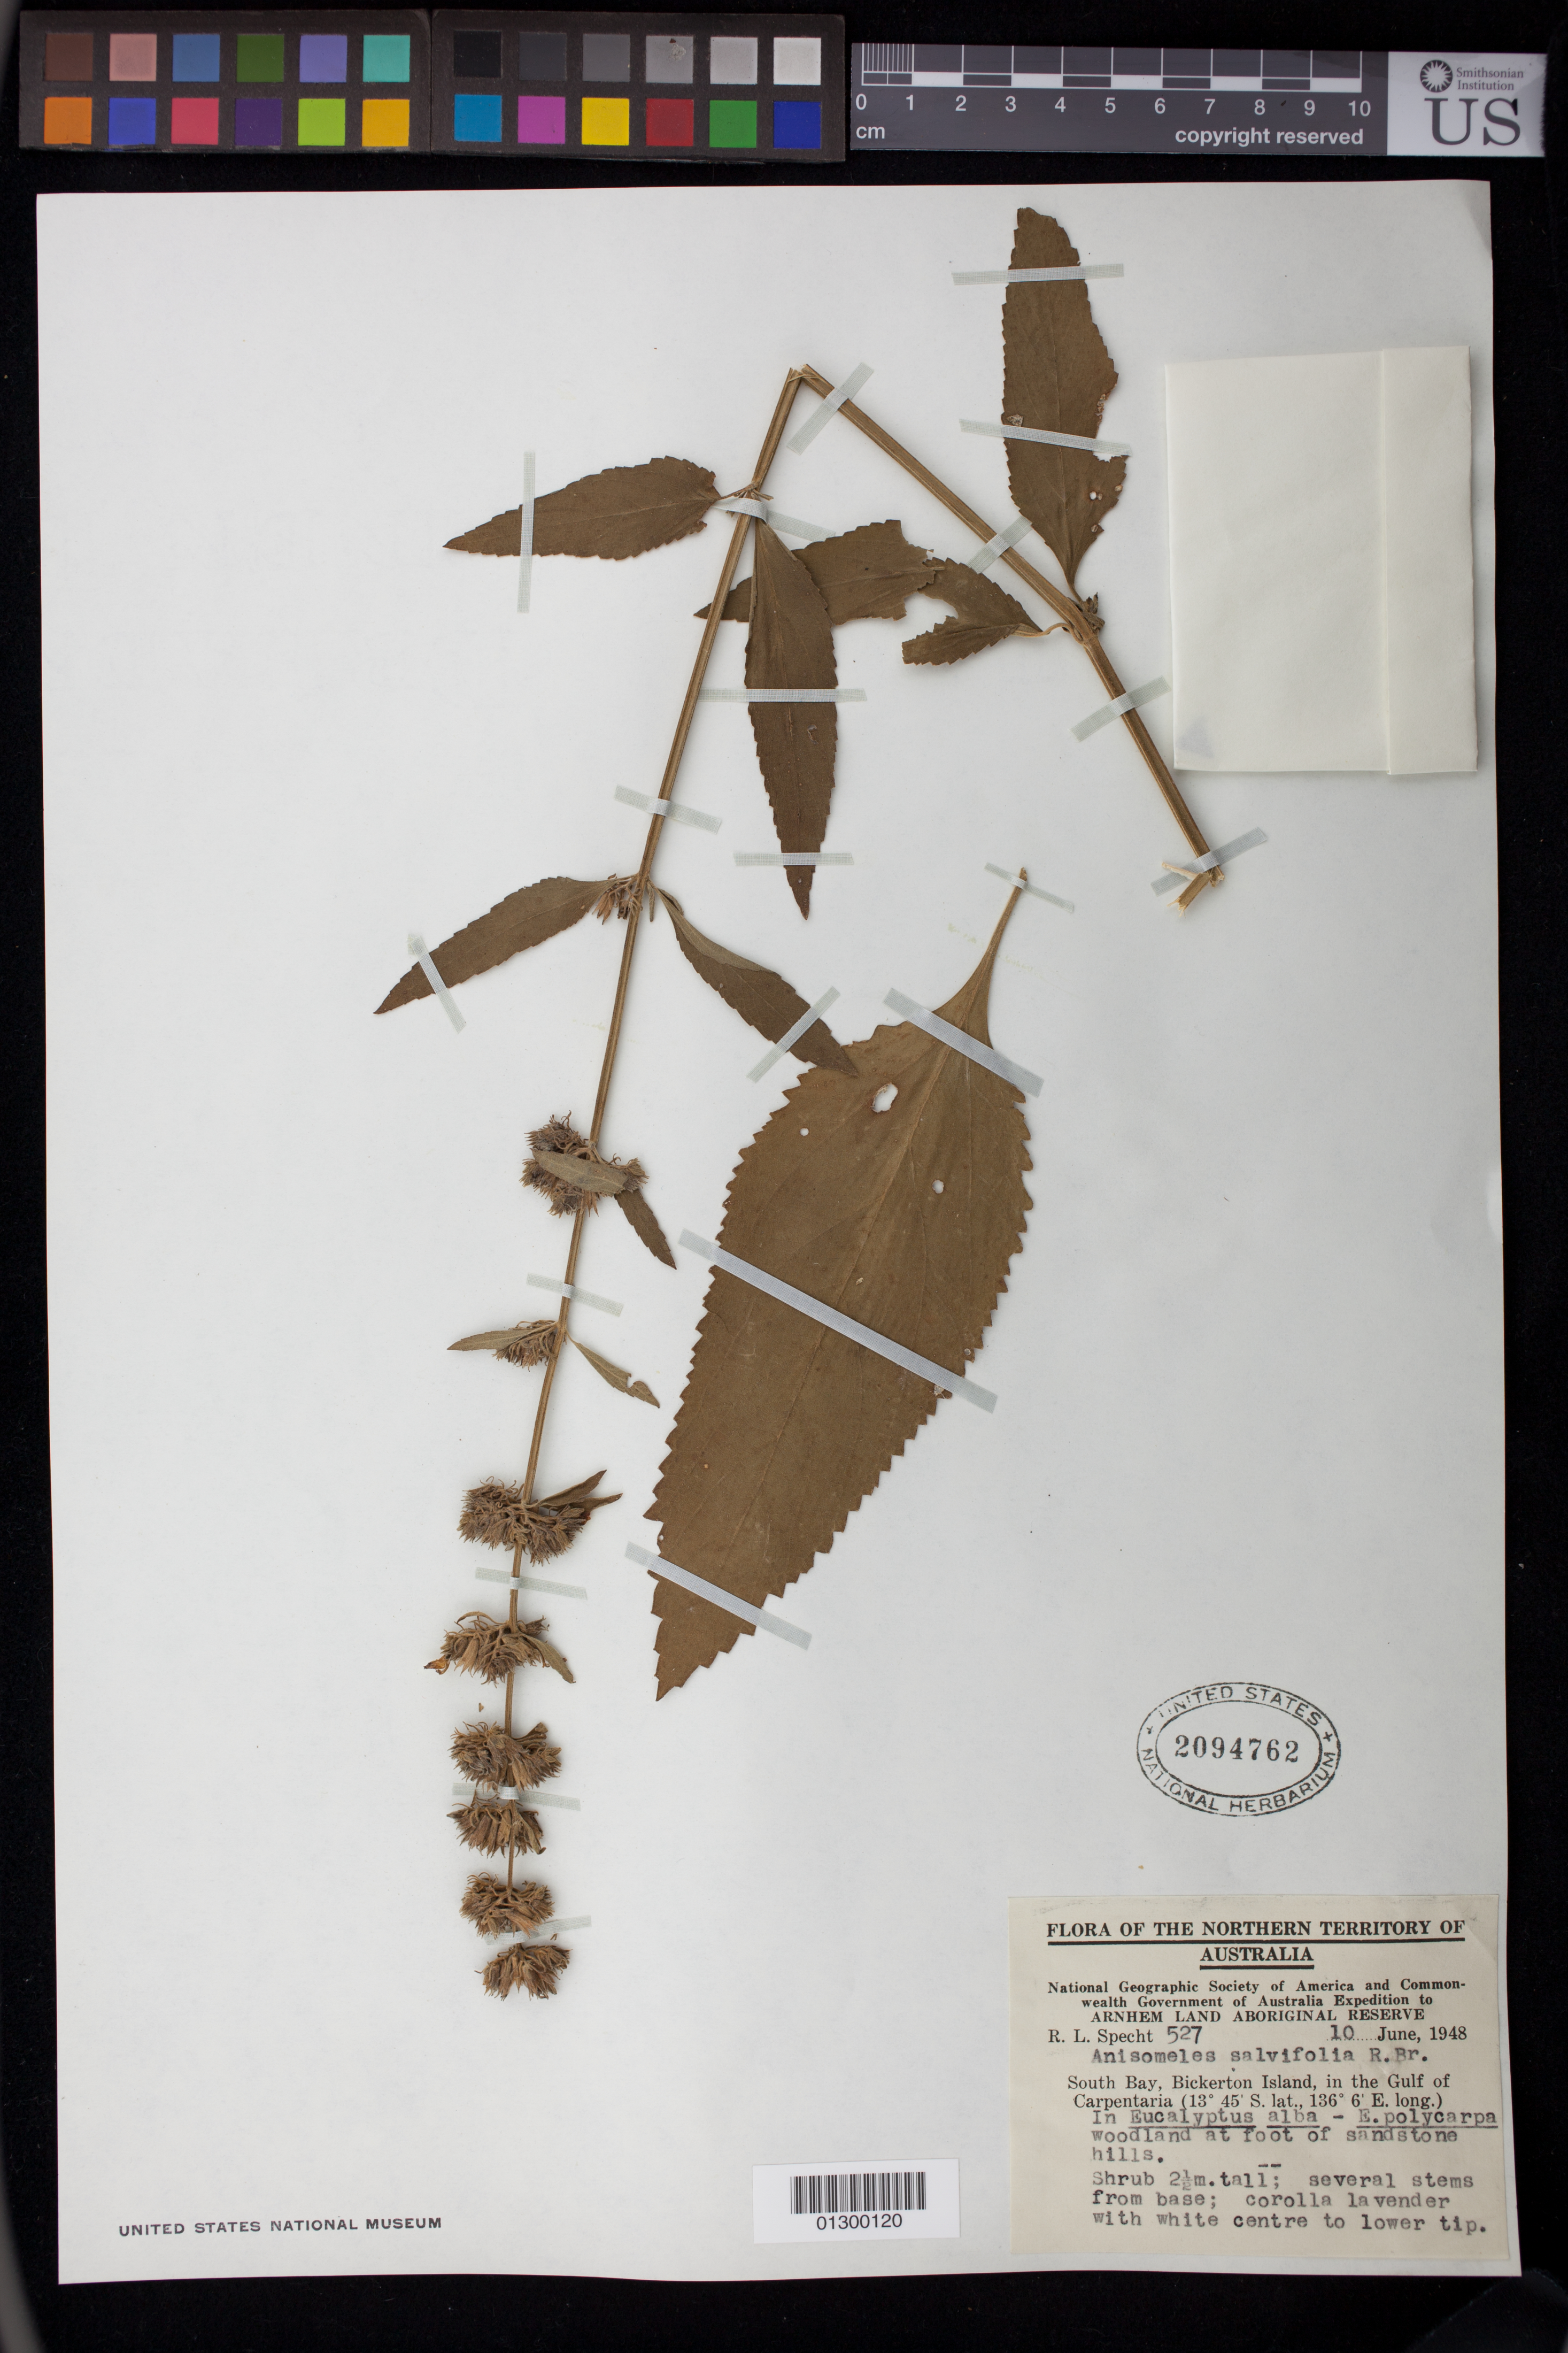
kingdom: Plantae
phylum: Tracheophyta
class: Magnoliopsida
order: Lamiales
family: Lamiaceae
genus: Anisomeles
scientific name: Anisomeles salviifolia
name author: R. Br.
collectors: R. L. Specht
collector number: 527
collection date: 1948-06-10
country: Australia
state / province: Northern Territory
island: Bickerton Island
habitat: In Eucalyptus alba- E. polycarpa woodland at foot of sandstone hills.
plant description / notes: Shrub 2.5 m. tall; several stems from base; corolla lavender with white centre to lower tip.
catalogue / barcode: US 2094762